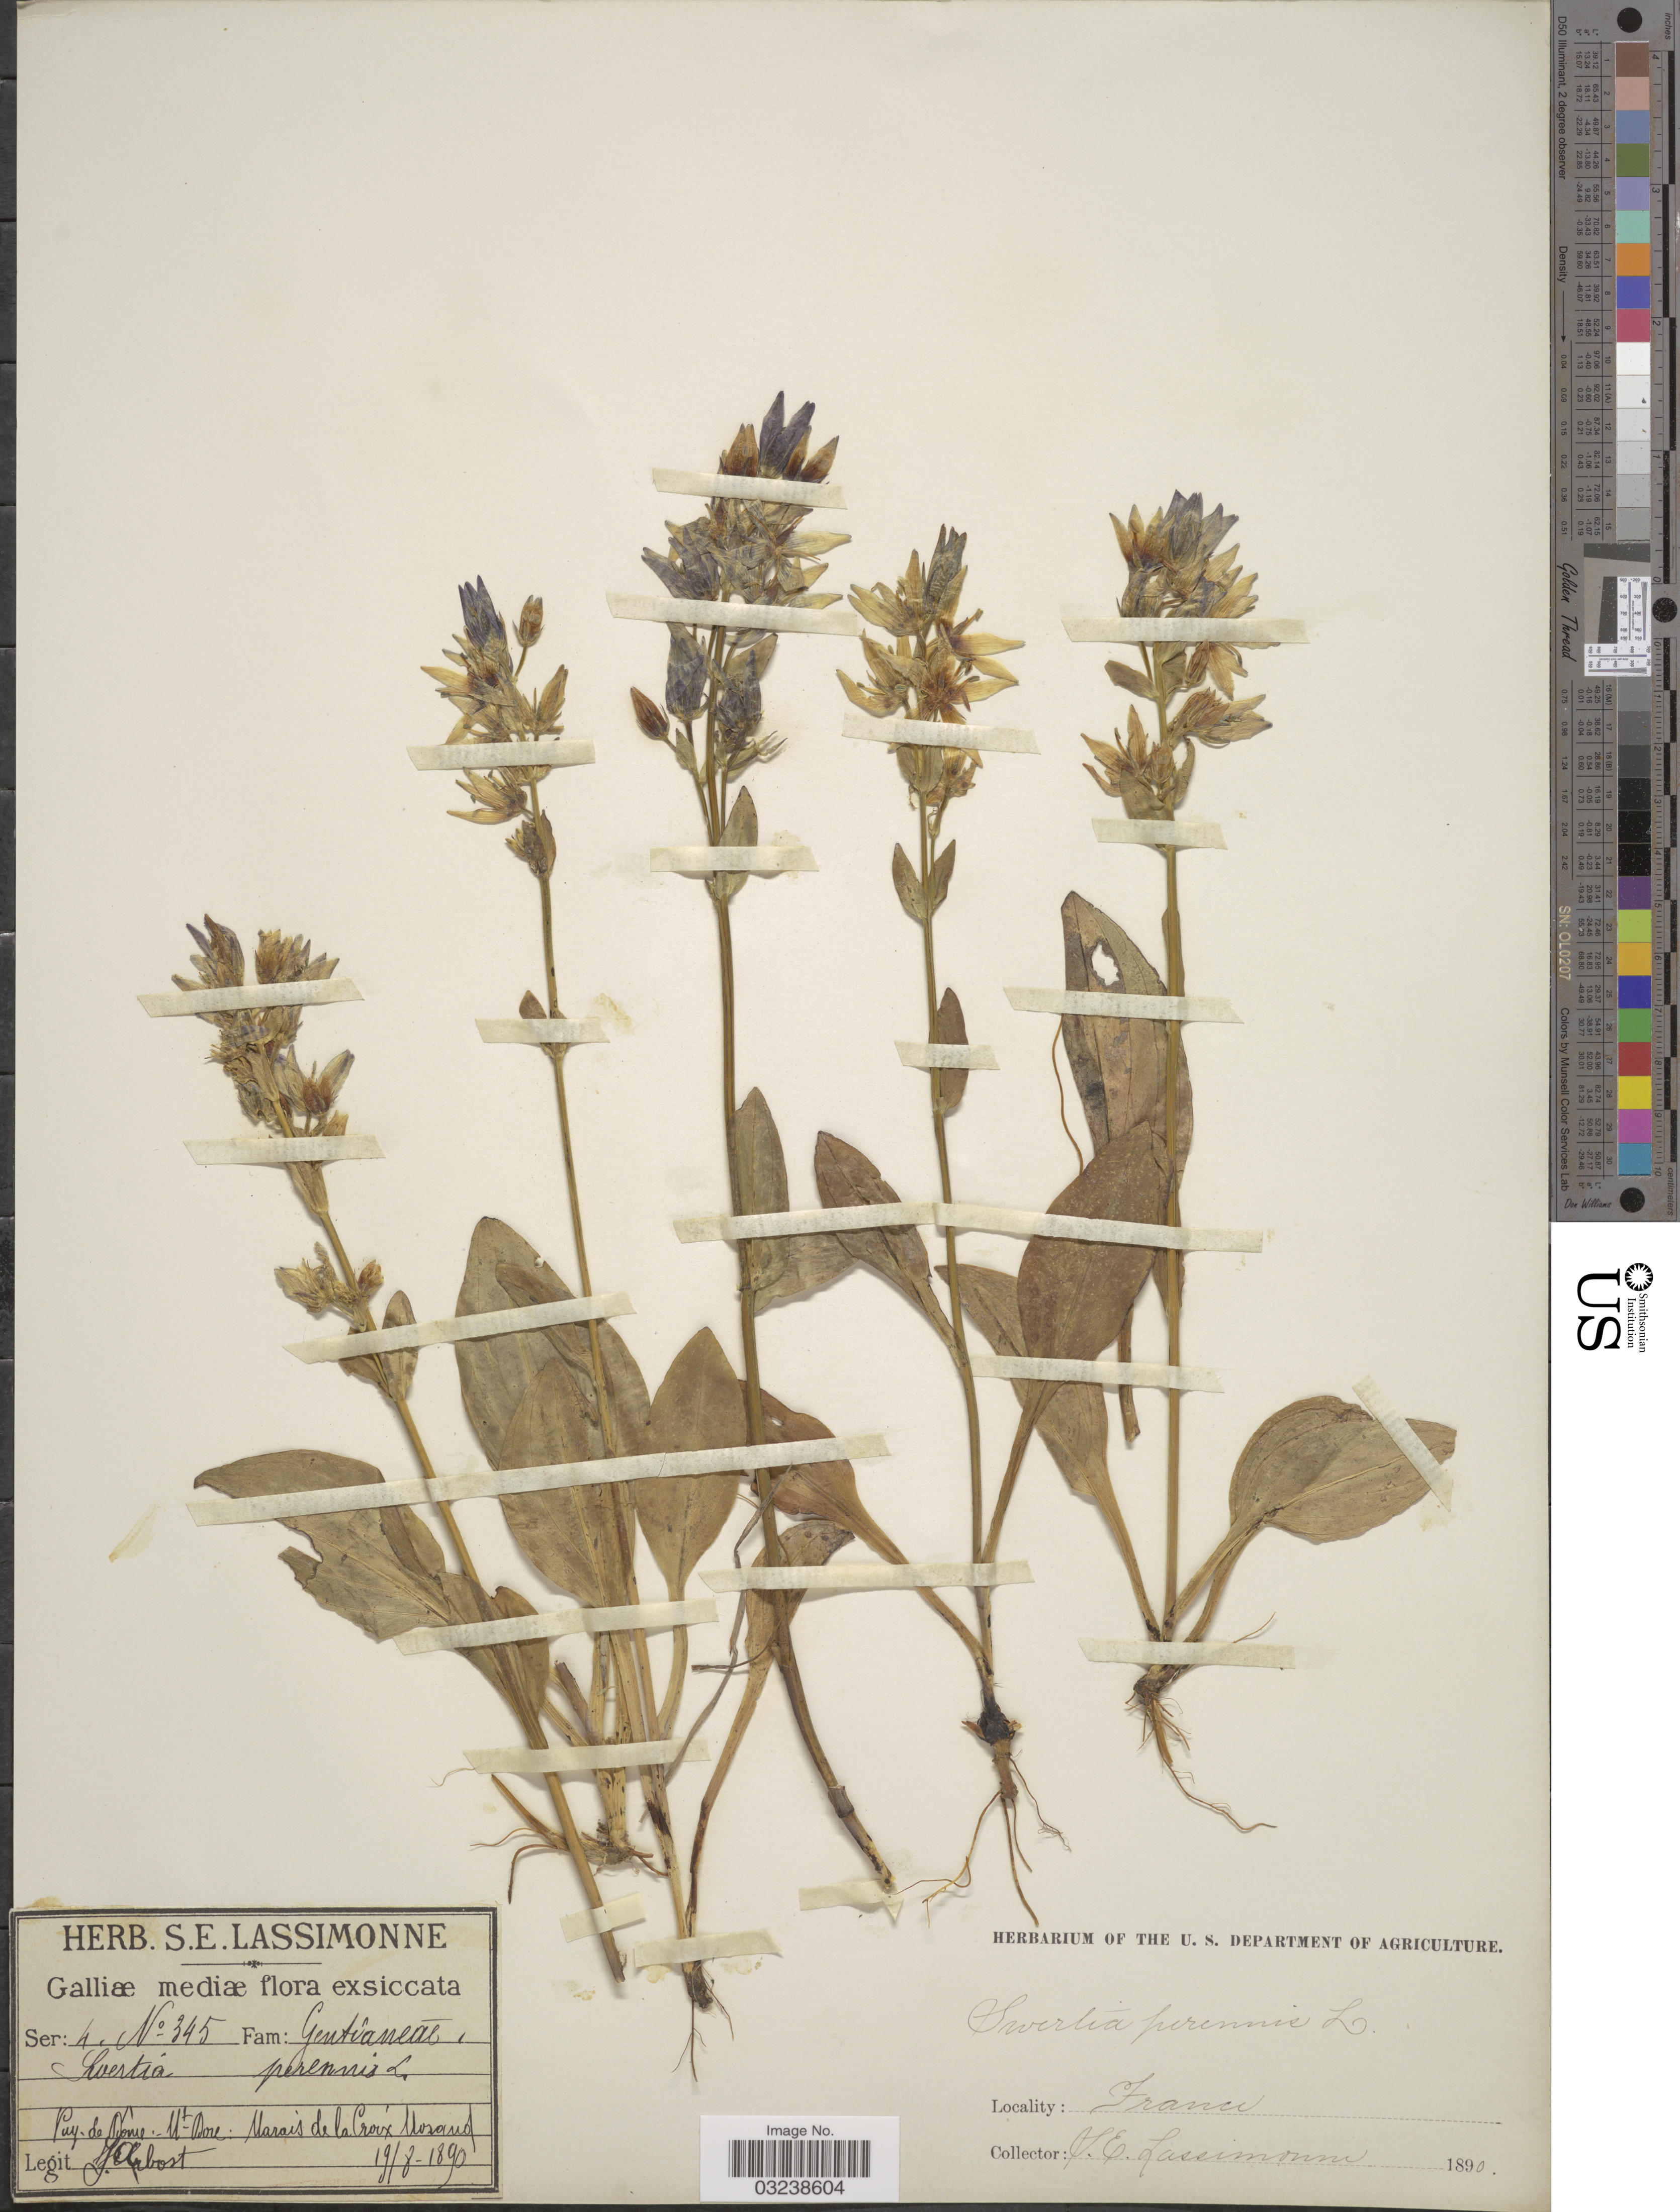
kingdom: Plantae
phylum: Tracheophyta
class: Magnoliopsida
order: Gentianales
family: Gentianaceae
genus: Swertia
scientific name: Swertia perennis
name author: L.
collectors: S. Lassimonne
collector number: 345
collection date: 1890-08-19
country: France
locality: Galliæ mediæ. Puy- de Dome. Mt. Dore: Marais de la Croix Morand.